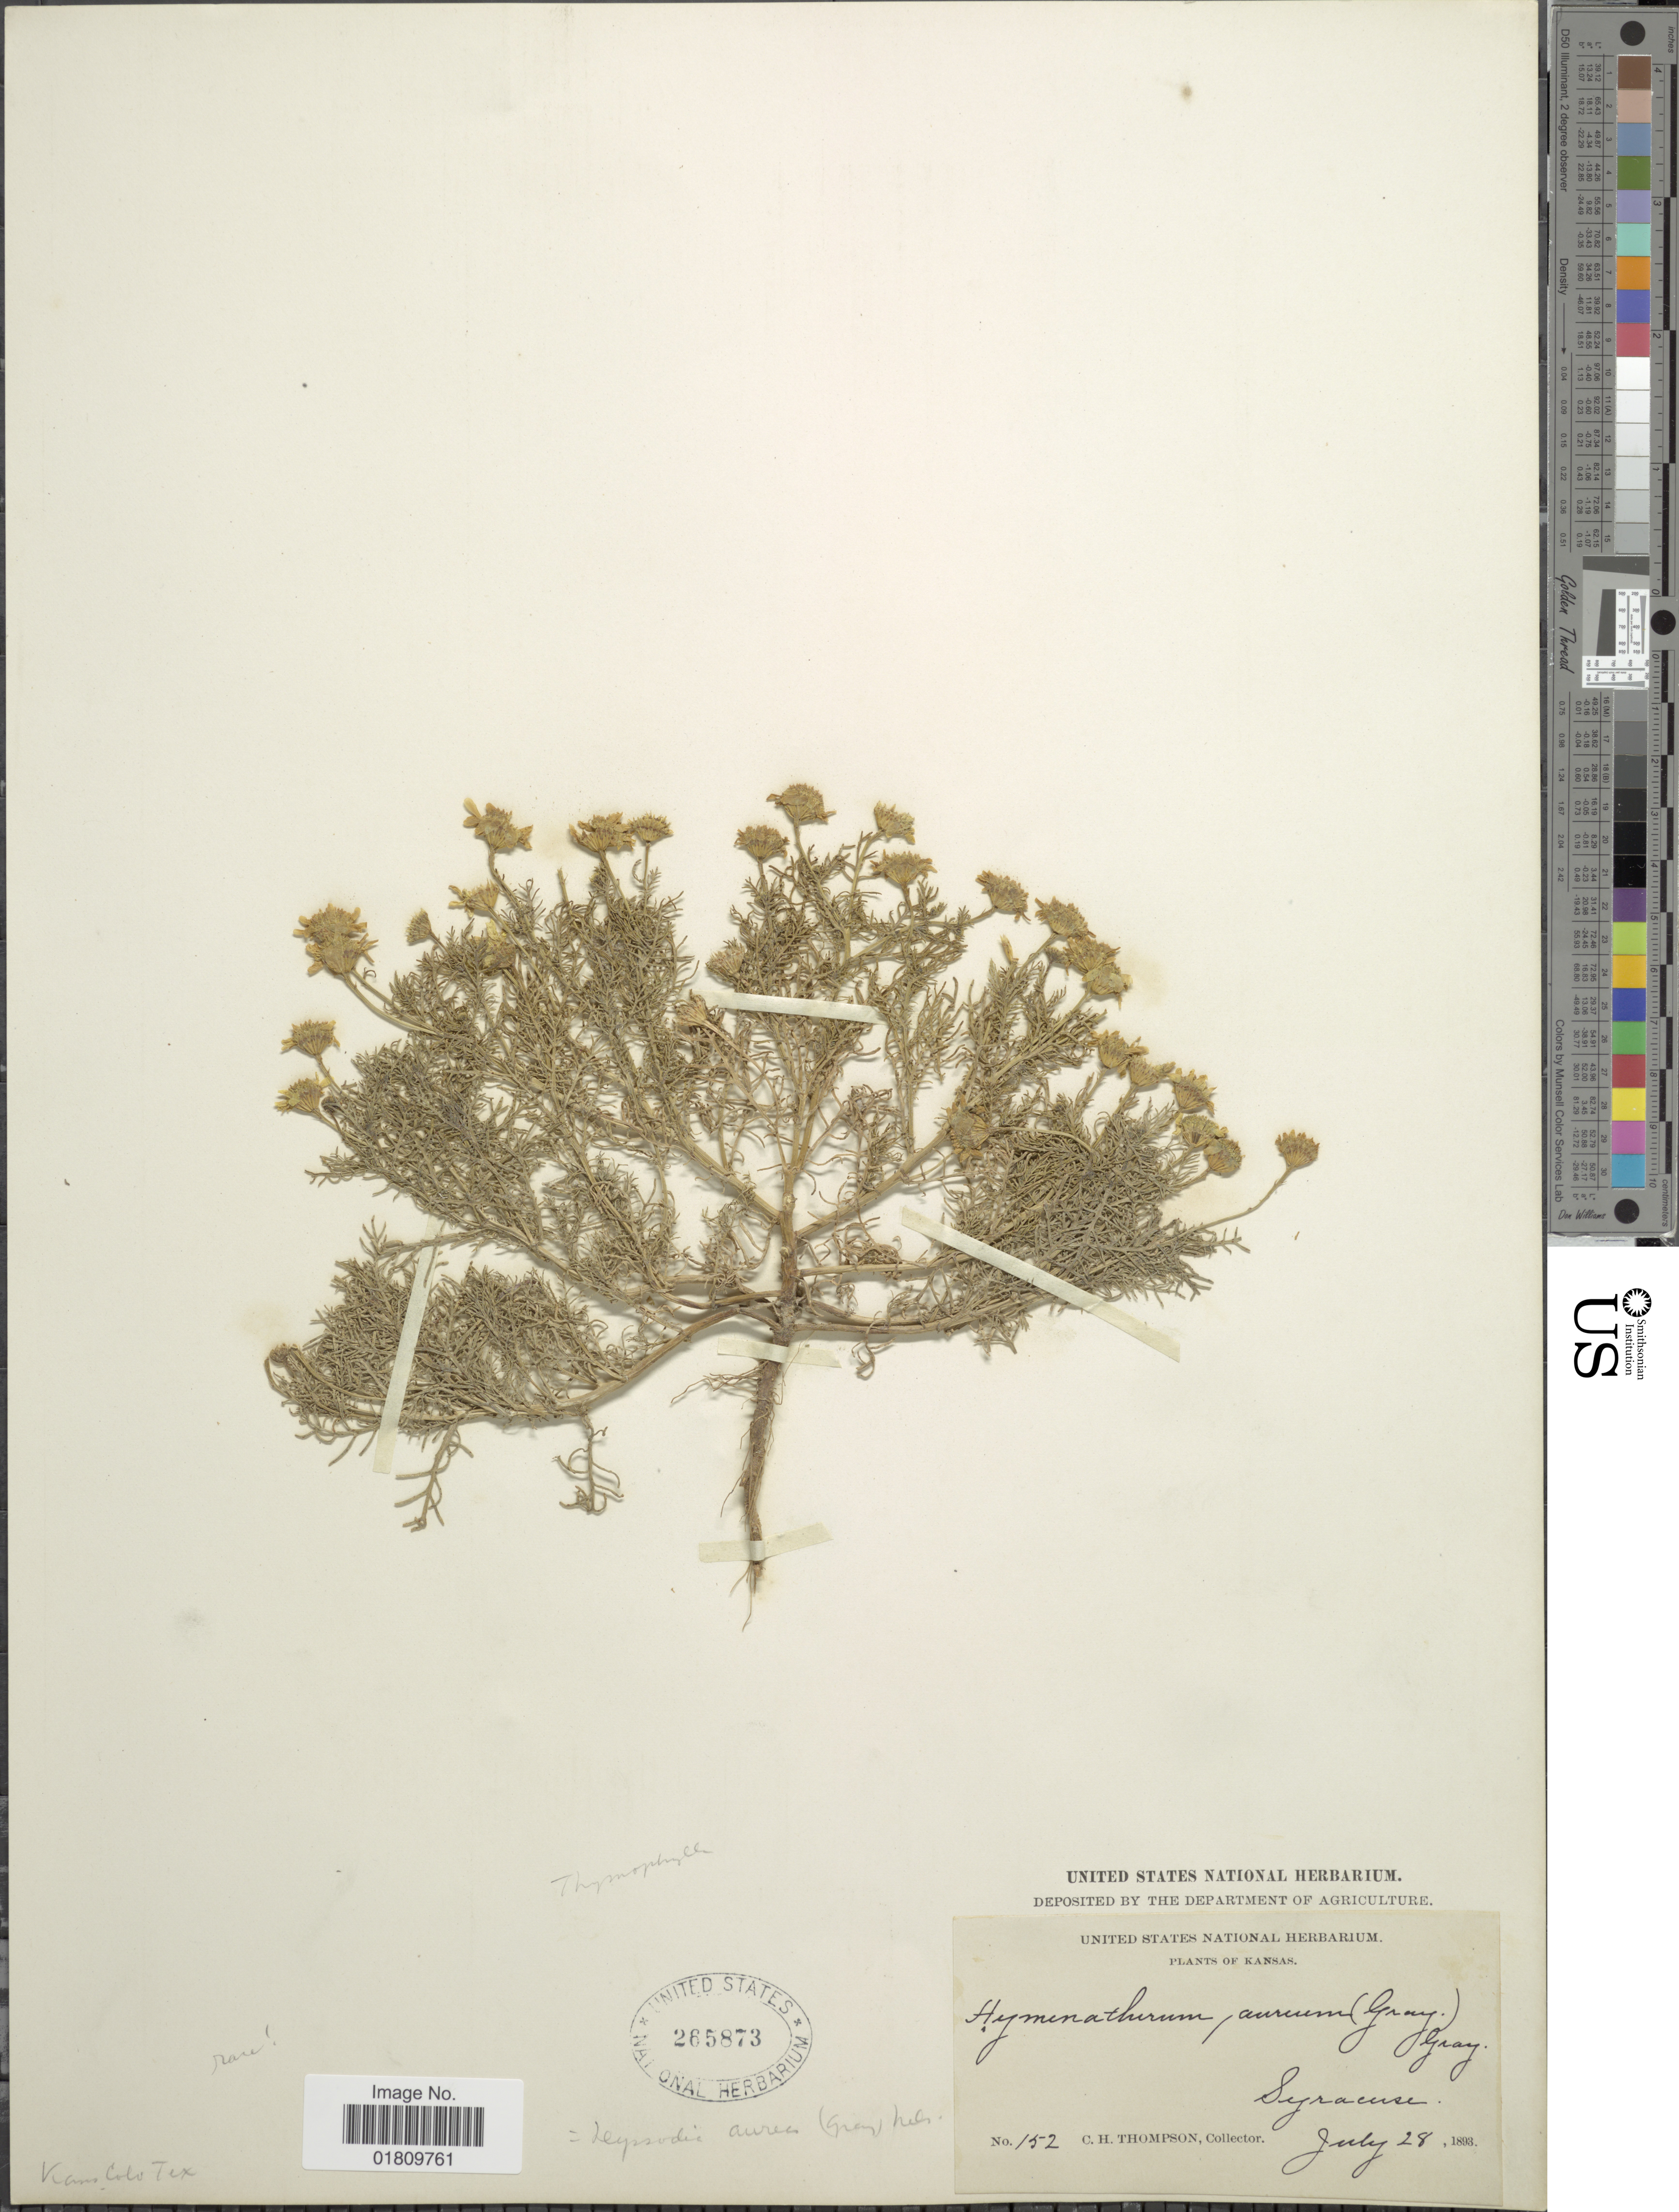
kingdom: Plantae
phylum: Tracheophyta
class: Magnoliopsida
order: Asterales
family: Asteraceae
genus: Thymophylla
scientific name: Thymophylla aurea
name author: (A. Gray) Greene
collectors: C. H. Thompson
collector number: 152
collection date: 1893-07-28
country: United States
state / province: Kansas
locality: Syracuse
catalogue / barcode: US 265873